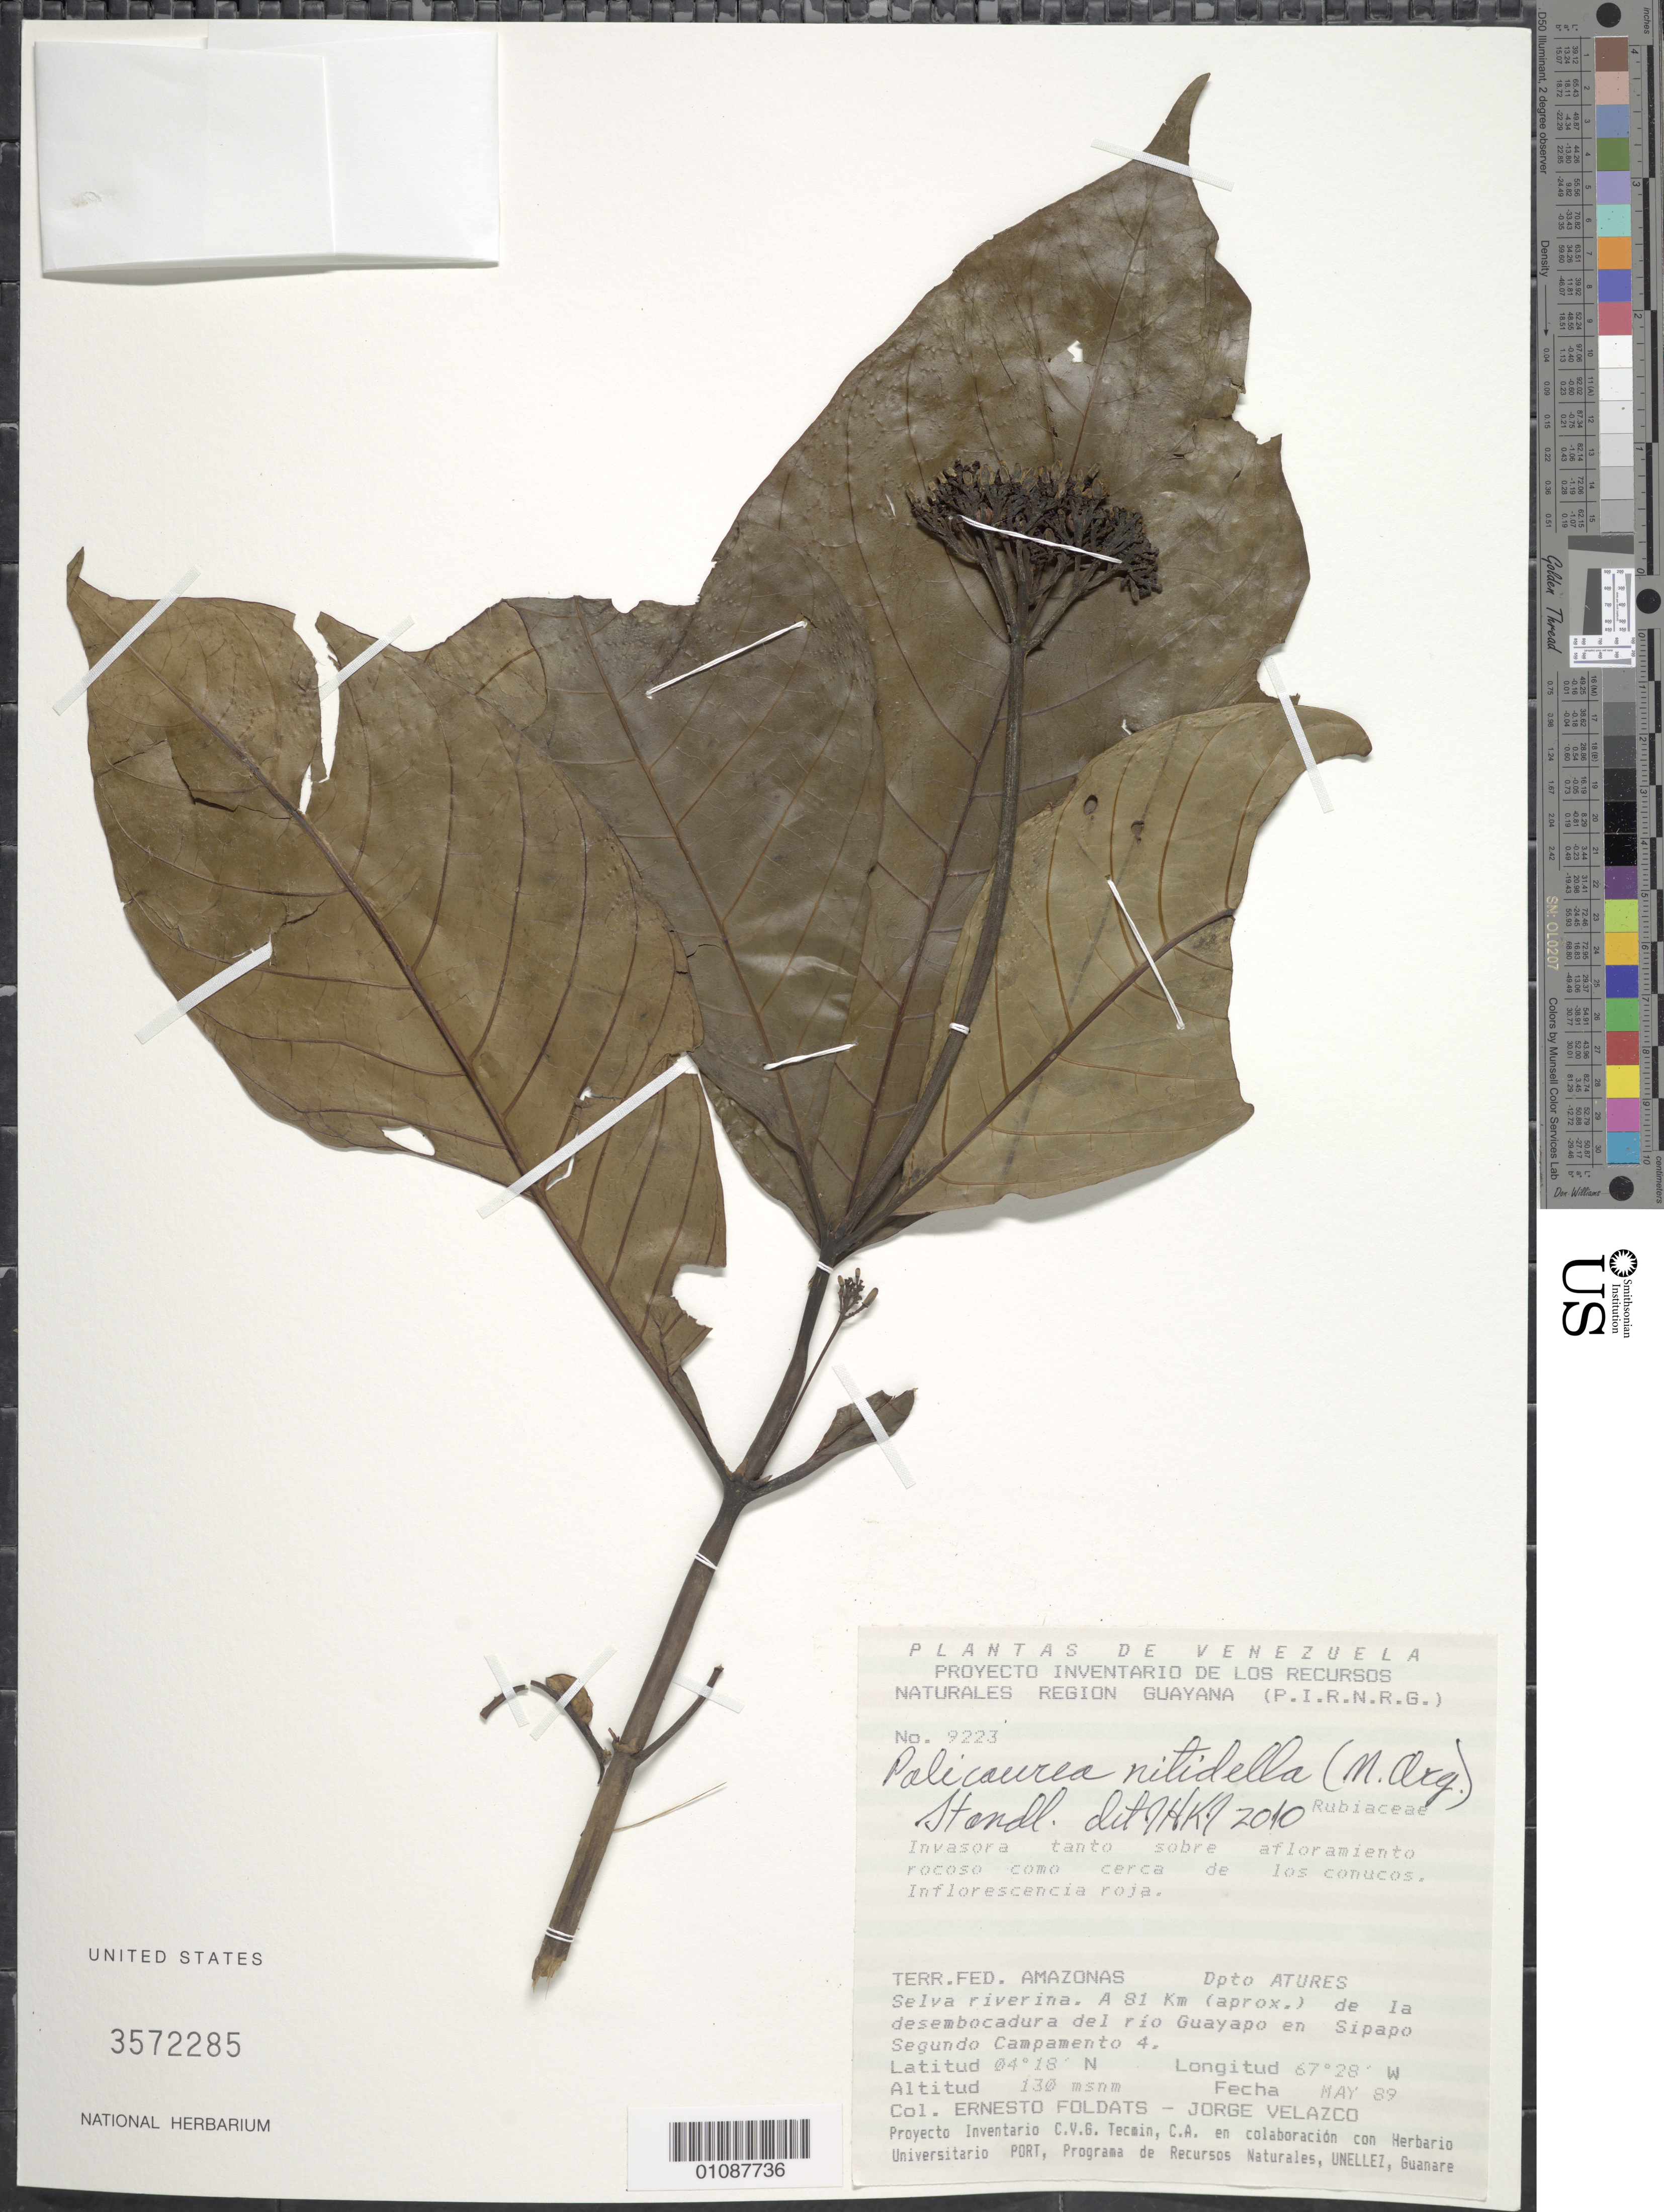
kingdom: Plantae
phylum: Tracheophyta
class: Magnoliopsida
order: Gentianales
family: Rubiaceae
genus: Palicourea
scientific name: Palicourea nitidella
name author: (Müll. Arg.) Standl.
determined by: Kirkbride, J. H.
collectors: E. Foldats & J. Velazco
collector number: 9223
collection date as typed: May-89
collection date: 1989-05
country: Venezuela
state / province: Amazonas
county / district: Atures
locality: Río Guayapo, 81 km de la desembocadura, en Sipapo Segundo Campamento 4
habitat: Selva riverina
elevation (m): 130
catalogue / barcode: US 3572285